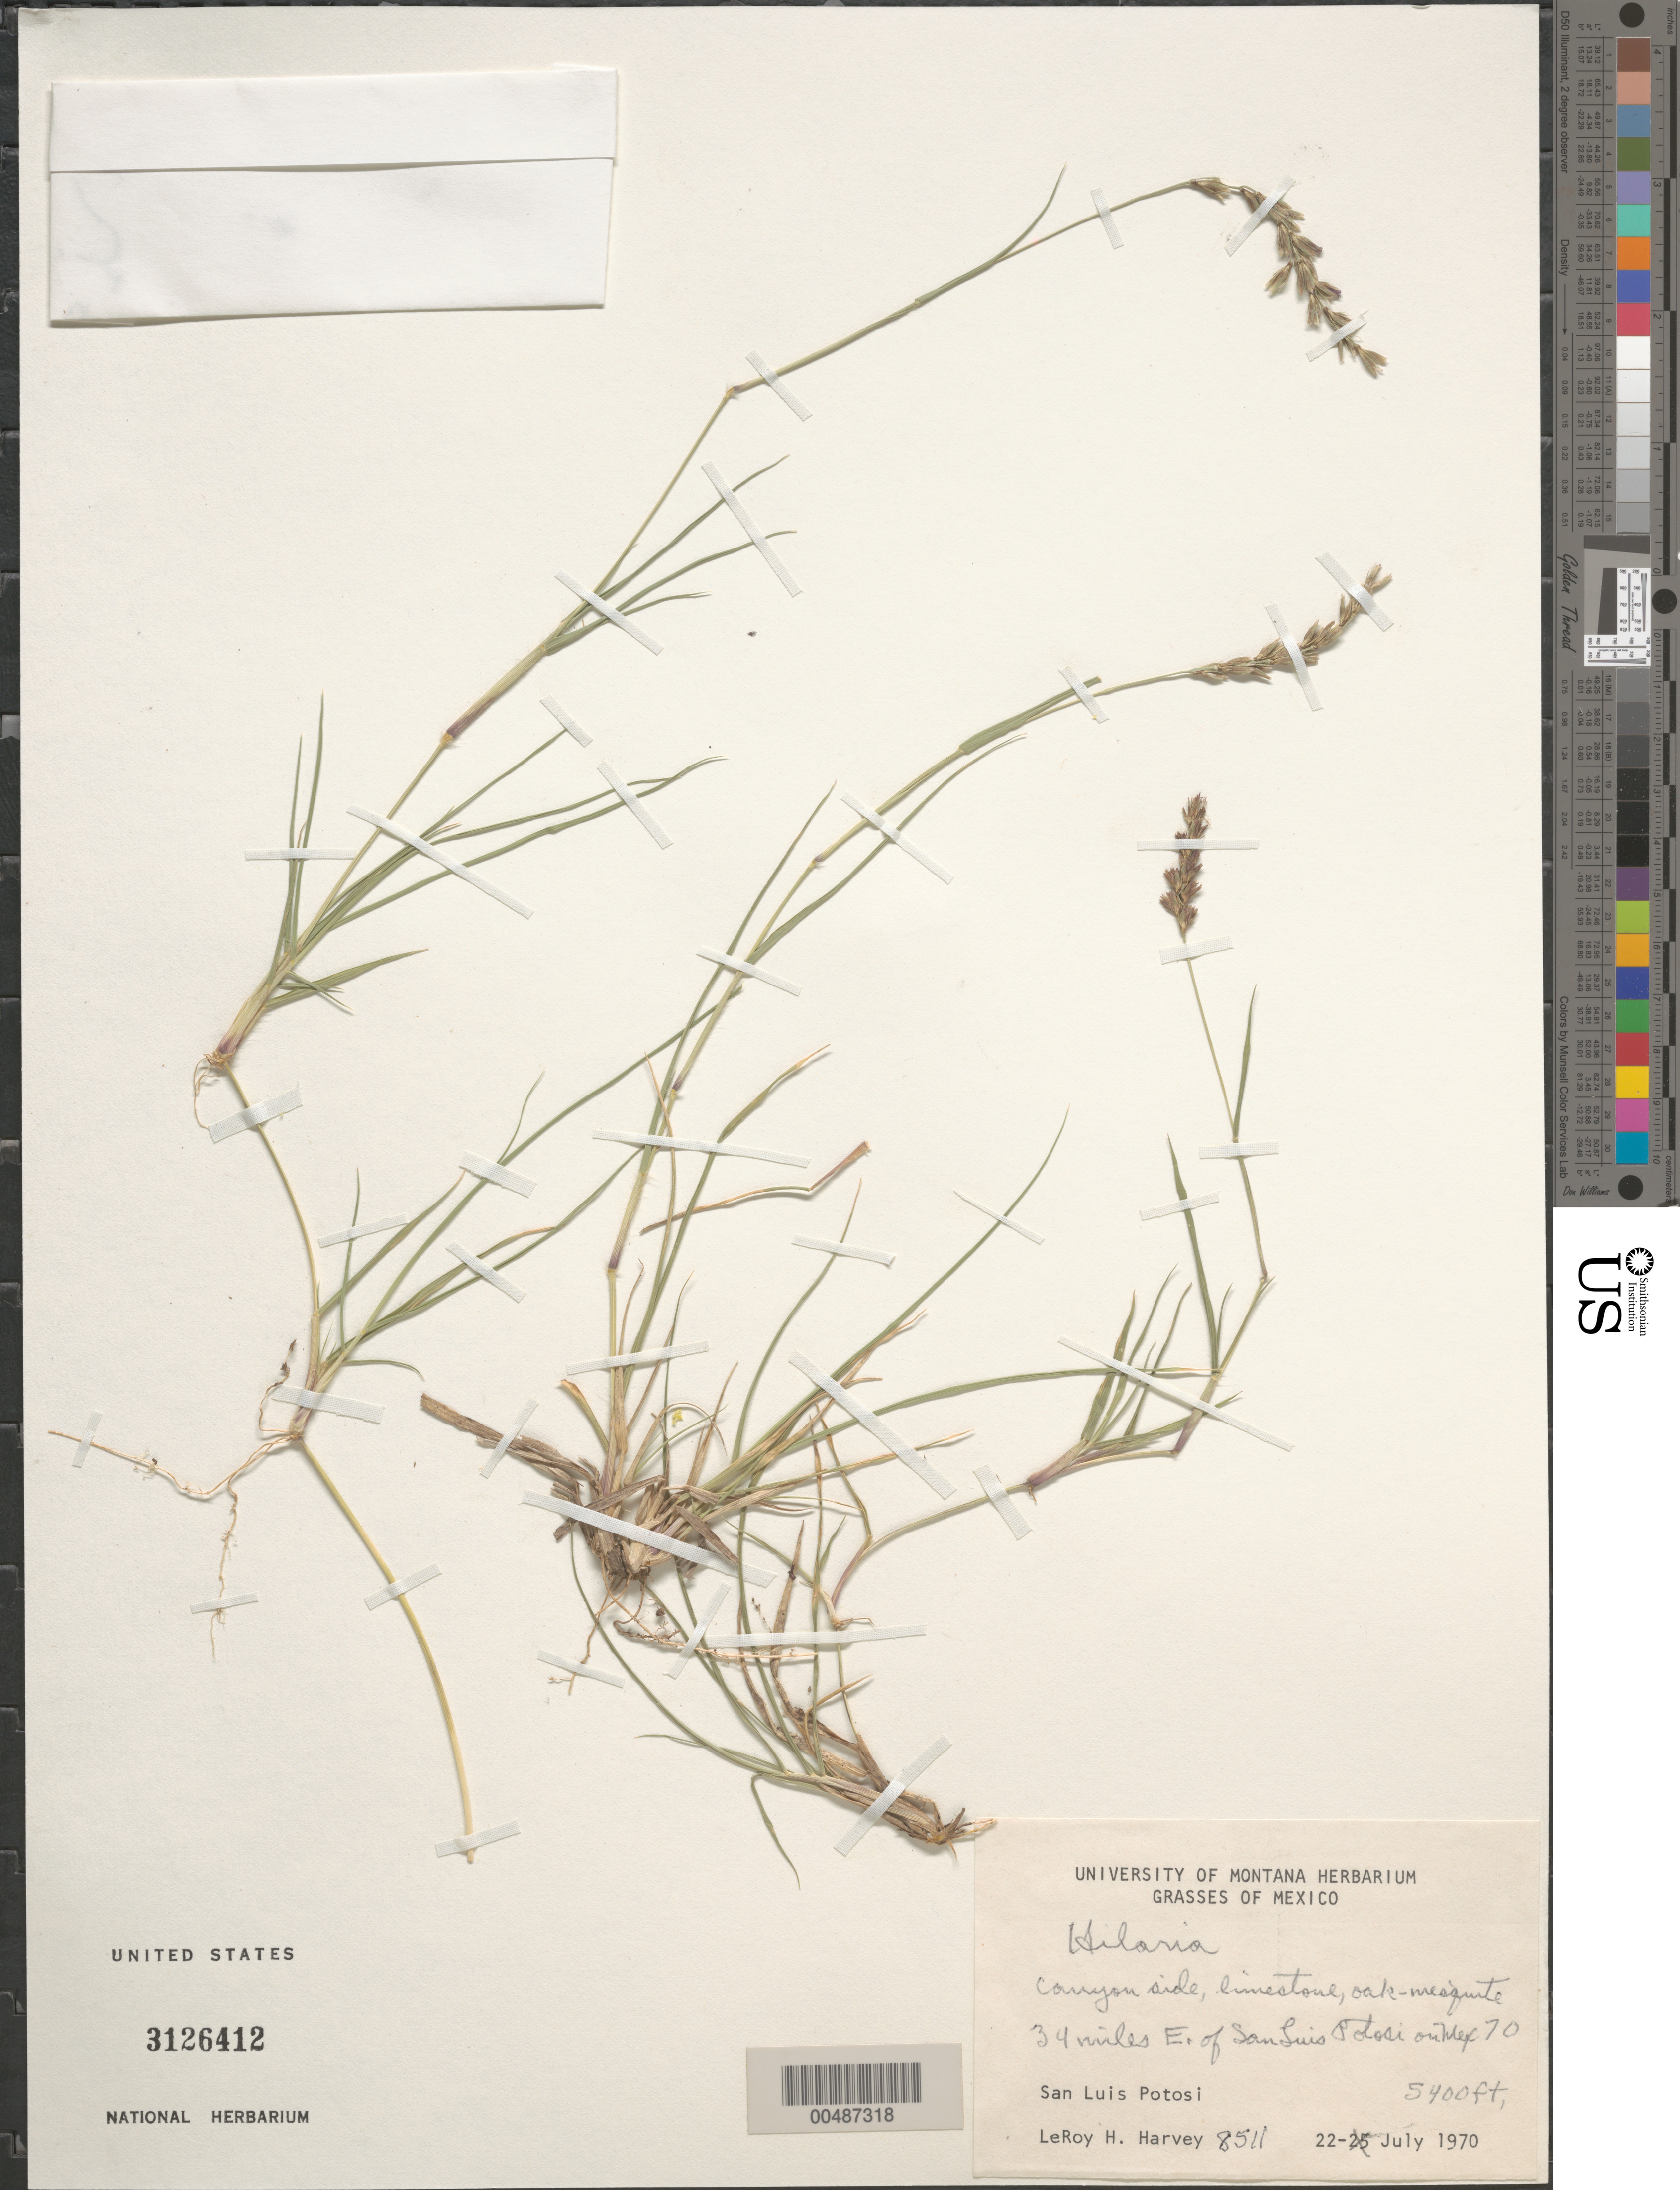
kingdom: Plantae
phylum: Tracheophyta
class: Liliopsida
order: Poales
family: Poaceae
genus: Hilaria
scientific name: Hilaria sp.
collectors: L. H. Harvey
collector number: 8511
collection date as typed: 22 Jul 1970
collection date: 1970-07-22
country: Mexico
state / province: San Luis Potosi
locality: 35 mi E of San Luis Potosi on Mex 70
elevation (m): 1646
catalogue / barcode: US 3126412